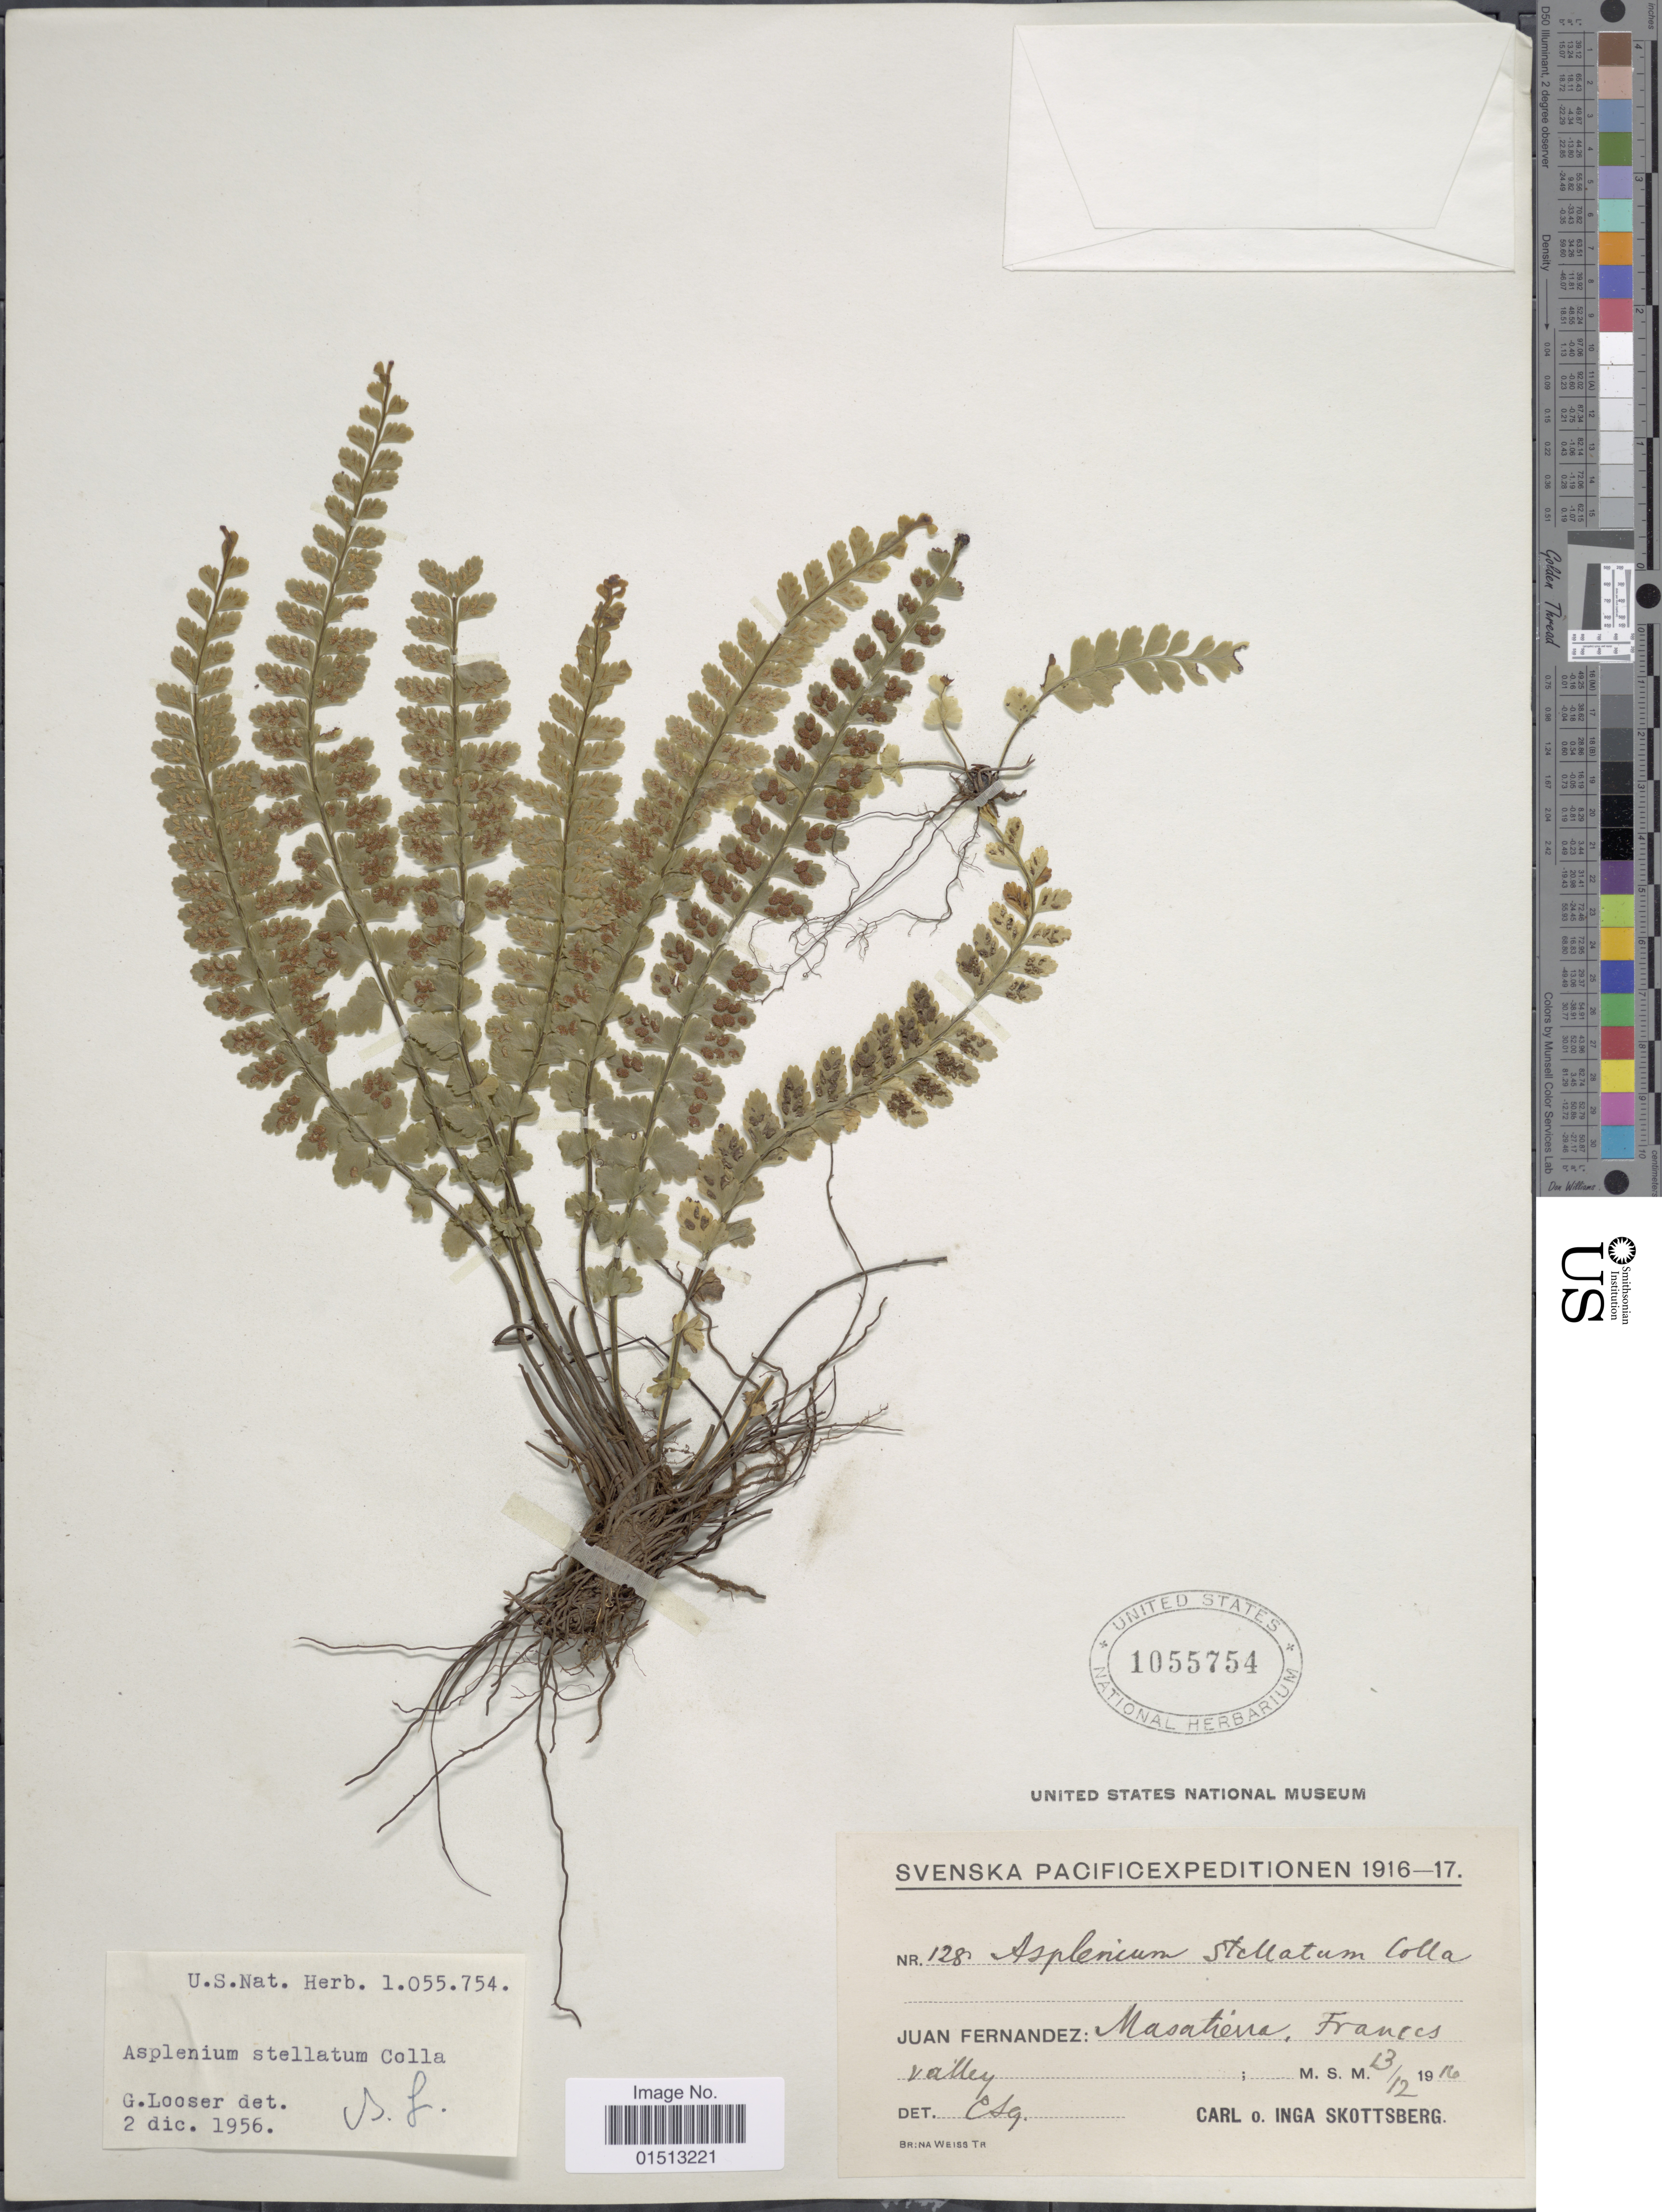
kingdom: Plantae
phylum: Tracheophyta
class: Polypodiopsida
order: Polypodiales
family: Aspleniaceae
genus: Asplenium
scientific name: Asplenium stellatum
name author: Colla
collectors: C. Skottsberg & I. Skottsberg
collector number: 128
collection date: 1916-12-13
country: Chile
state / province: Valparaíso (V)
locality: Juan Fernandez: Masatiera, Frances valley.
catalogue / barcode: US 1055754